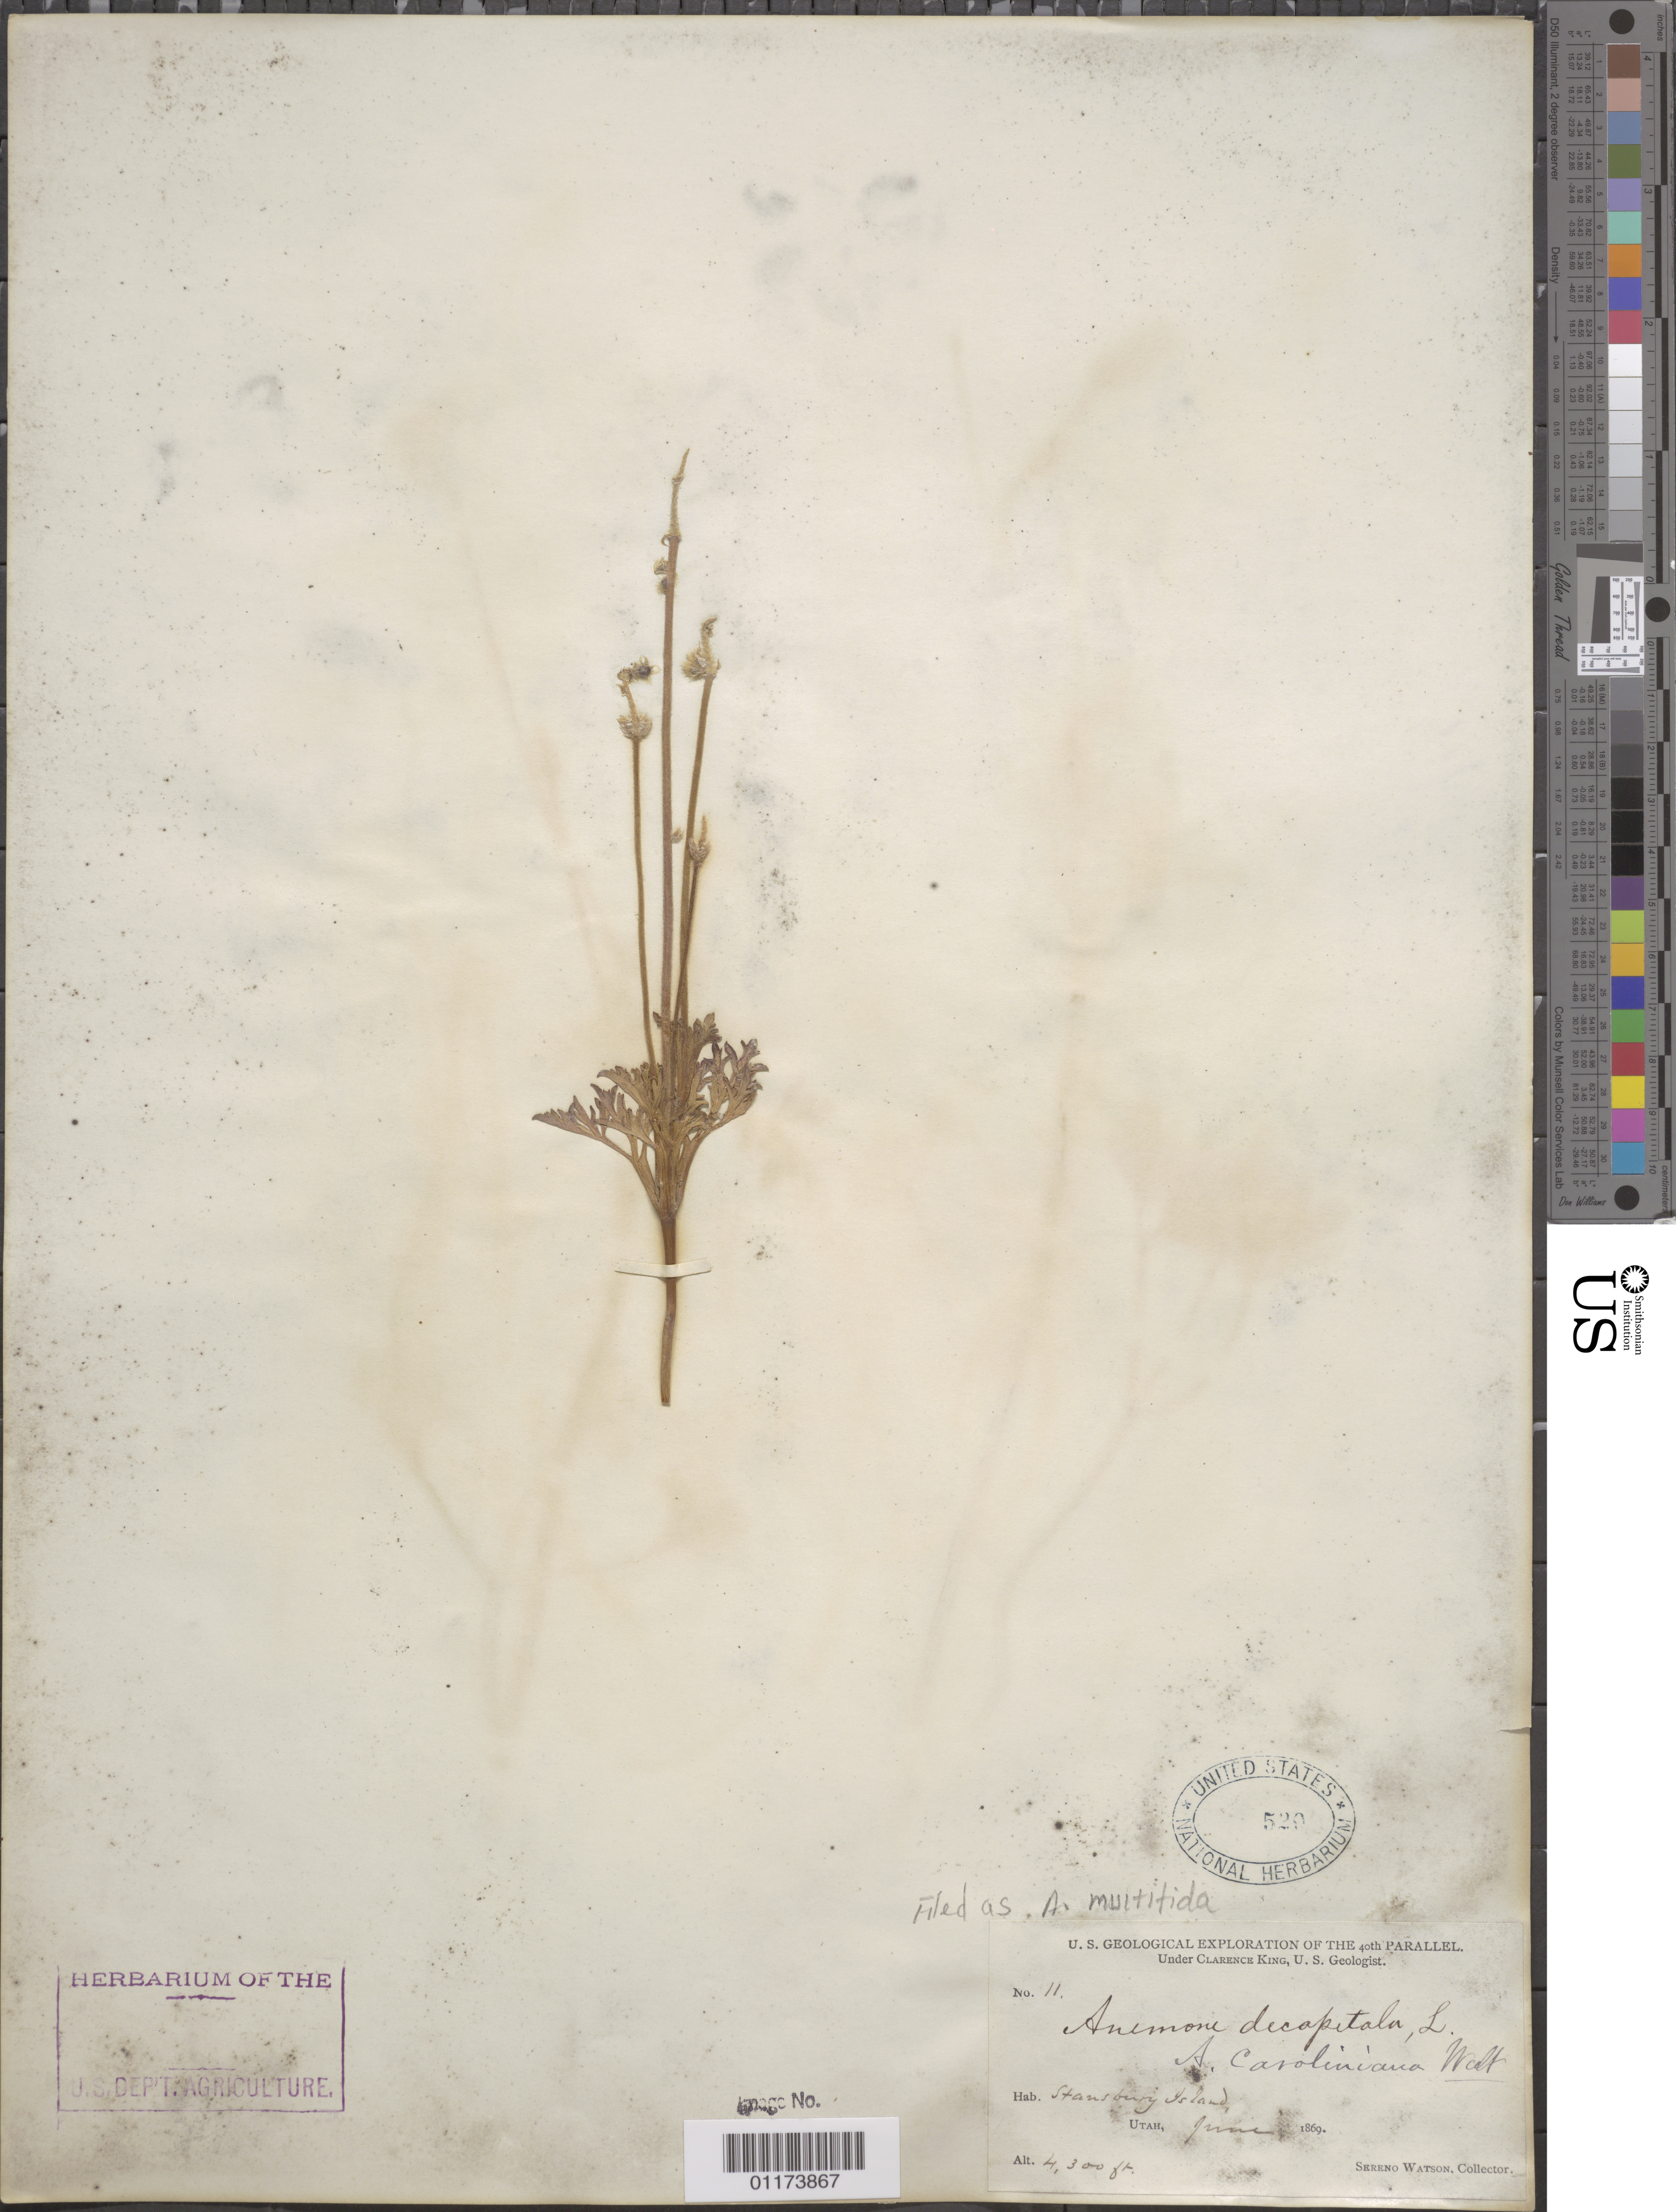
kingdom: Plantae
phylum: Tracheophyta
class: Magnoliopsida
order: Ranunculales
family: Ranunculaceae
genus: Anemone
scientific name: Anemone multifida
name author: Poir.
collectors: S. Watson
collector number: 11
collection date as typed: Jun 1869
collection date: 1869-06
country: United States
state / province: Utah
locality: Stansburg Isl.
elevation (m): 1311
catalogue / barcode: US 520